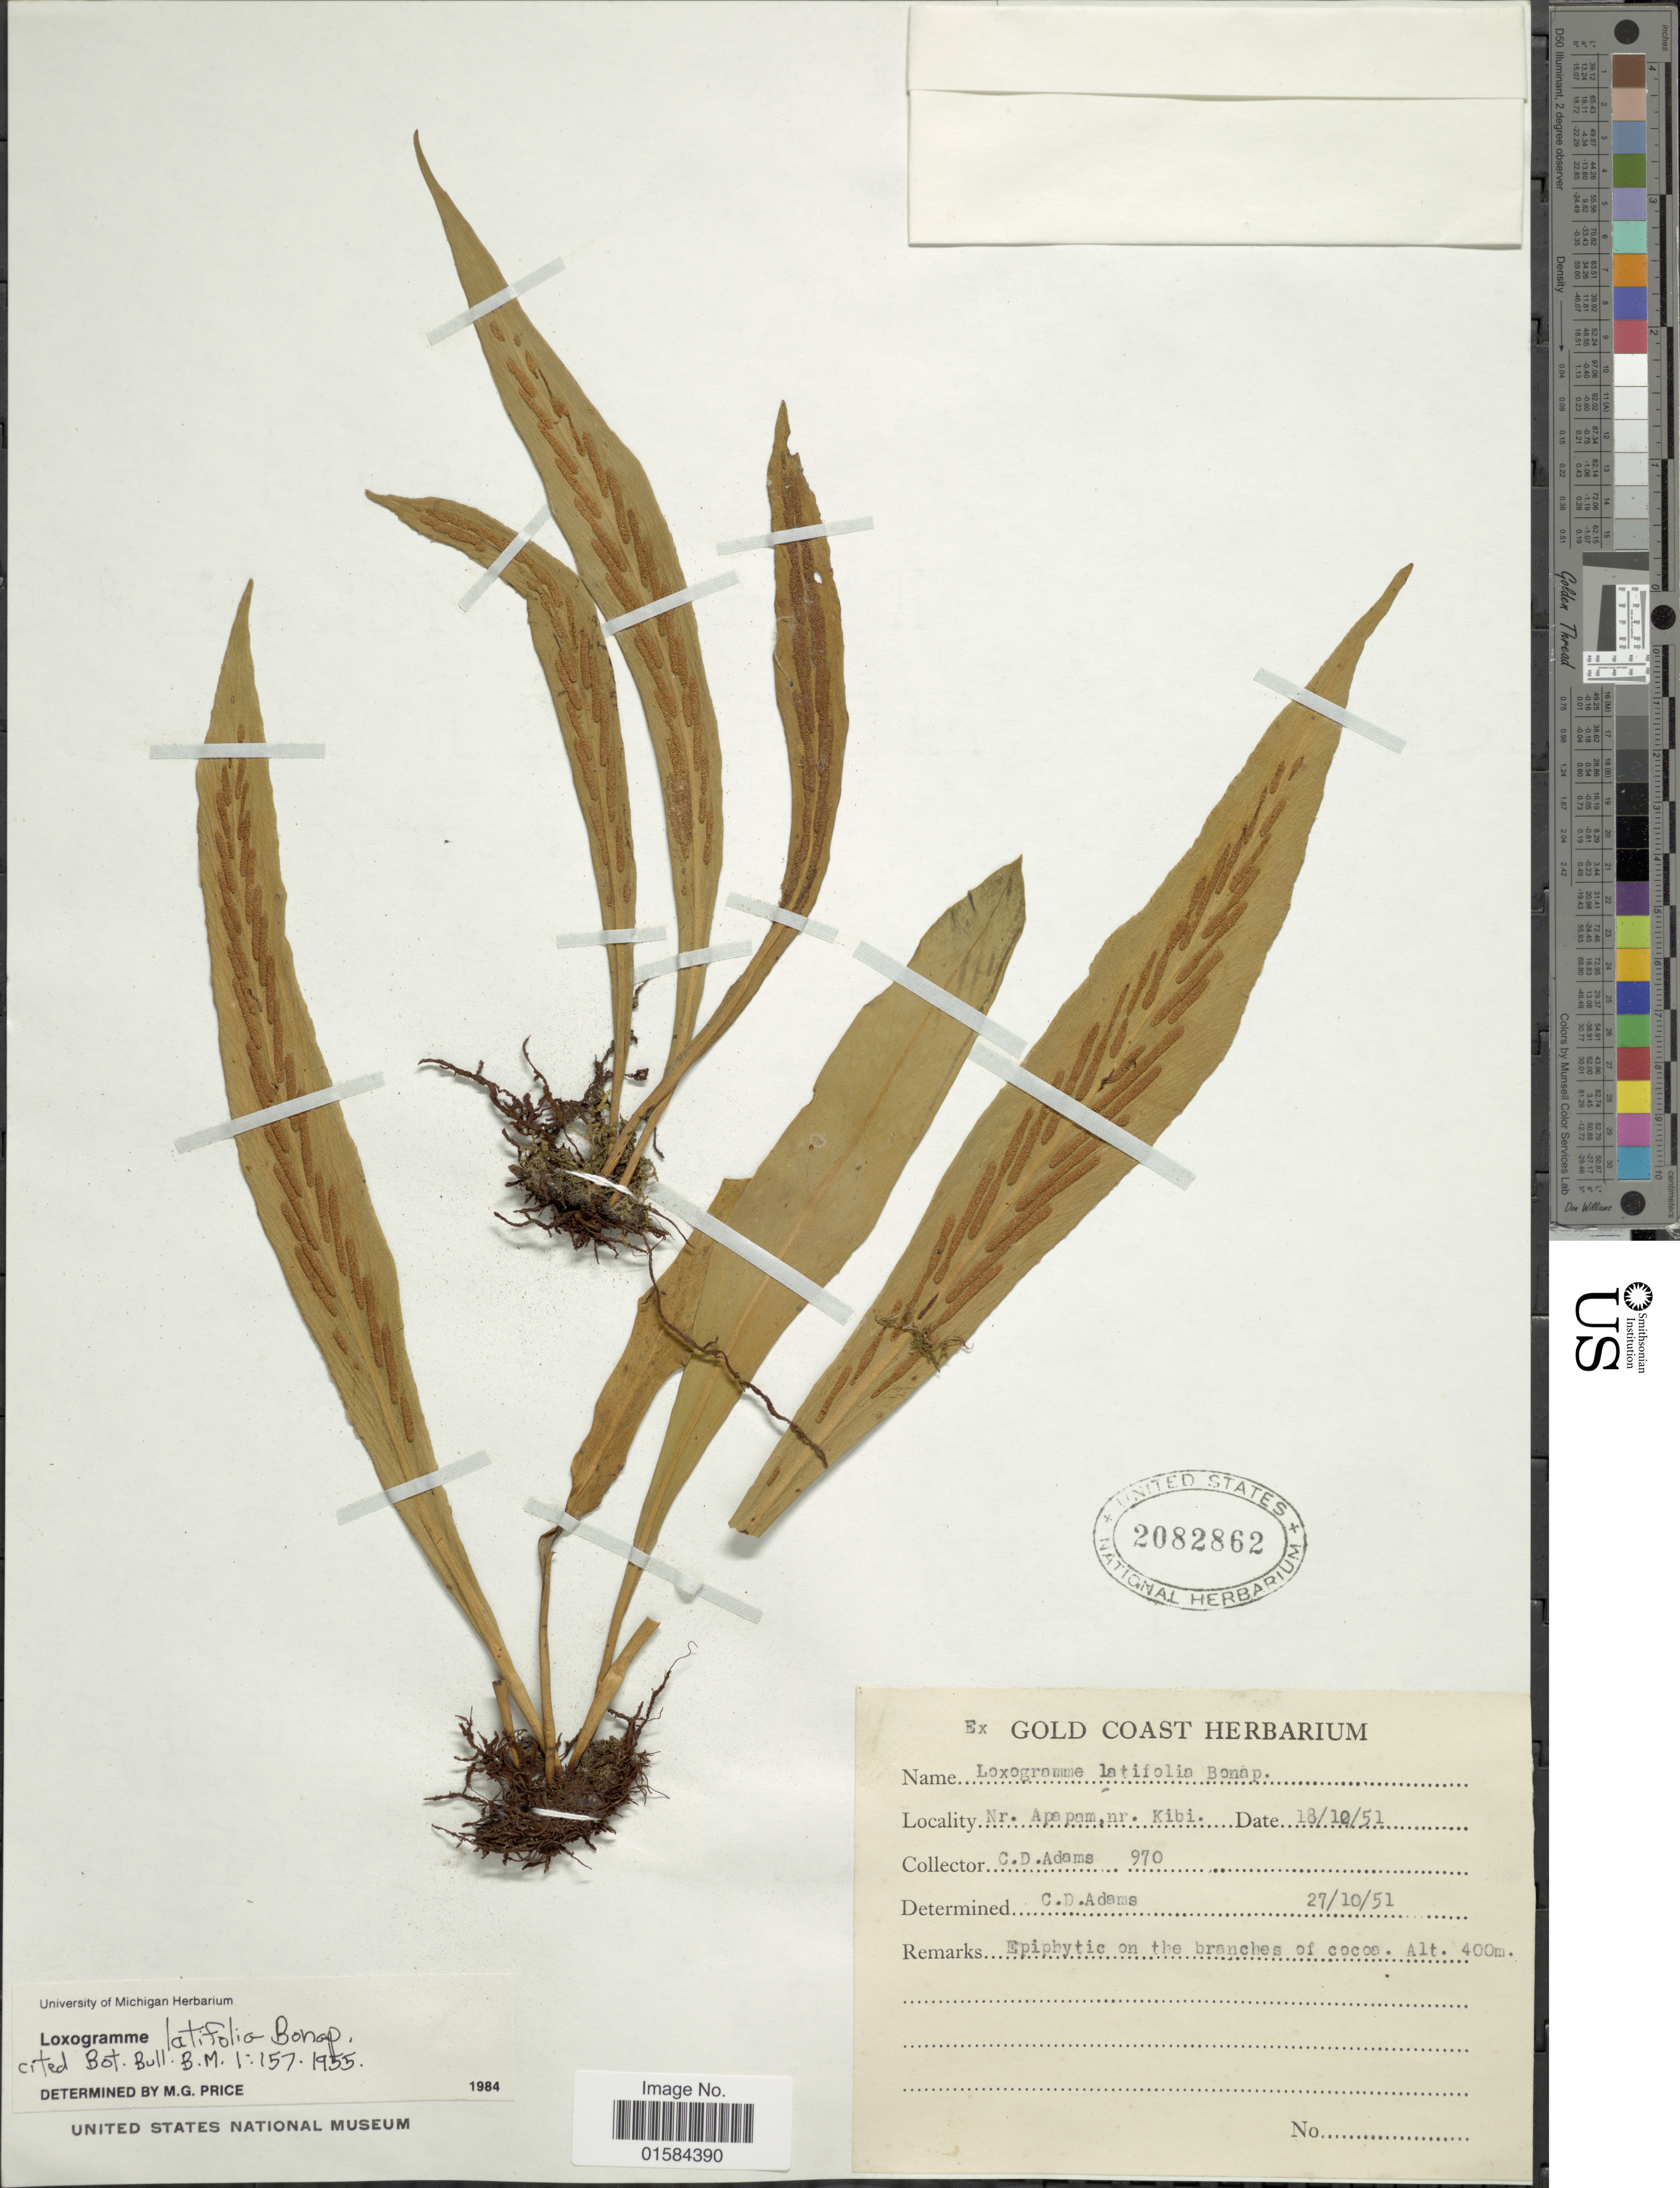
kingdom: Plantae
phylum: Tracheophyta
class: Polypodiopsida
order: Polypodiales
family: Polypodiaceae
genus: Loxogramme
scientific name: Loxogramme latifolia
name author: Bonap.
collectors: C. D. Adams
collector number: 970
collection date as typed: Transcribed d/m/y: 18/10/51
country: Ghana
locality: Nr. Apapam, nr. Kibi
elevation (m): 400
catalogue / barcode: US 2082862